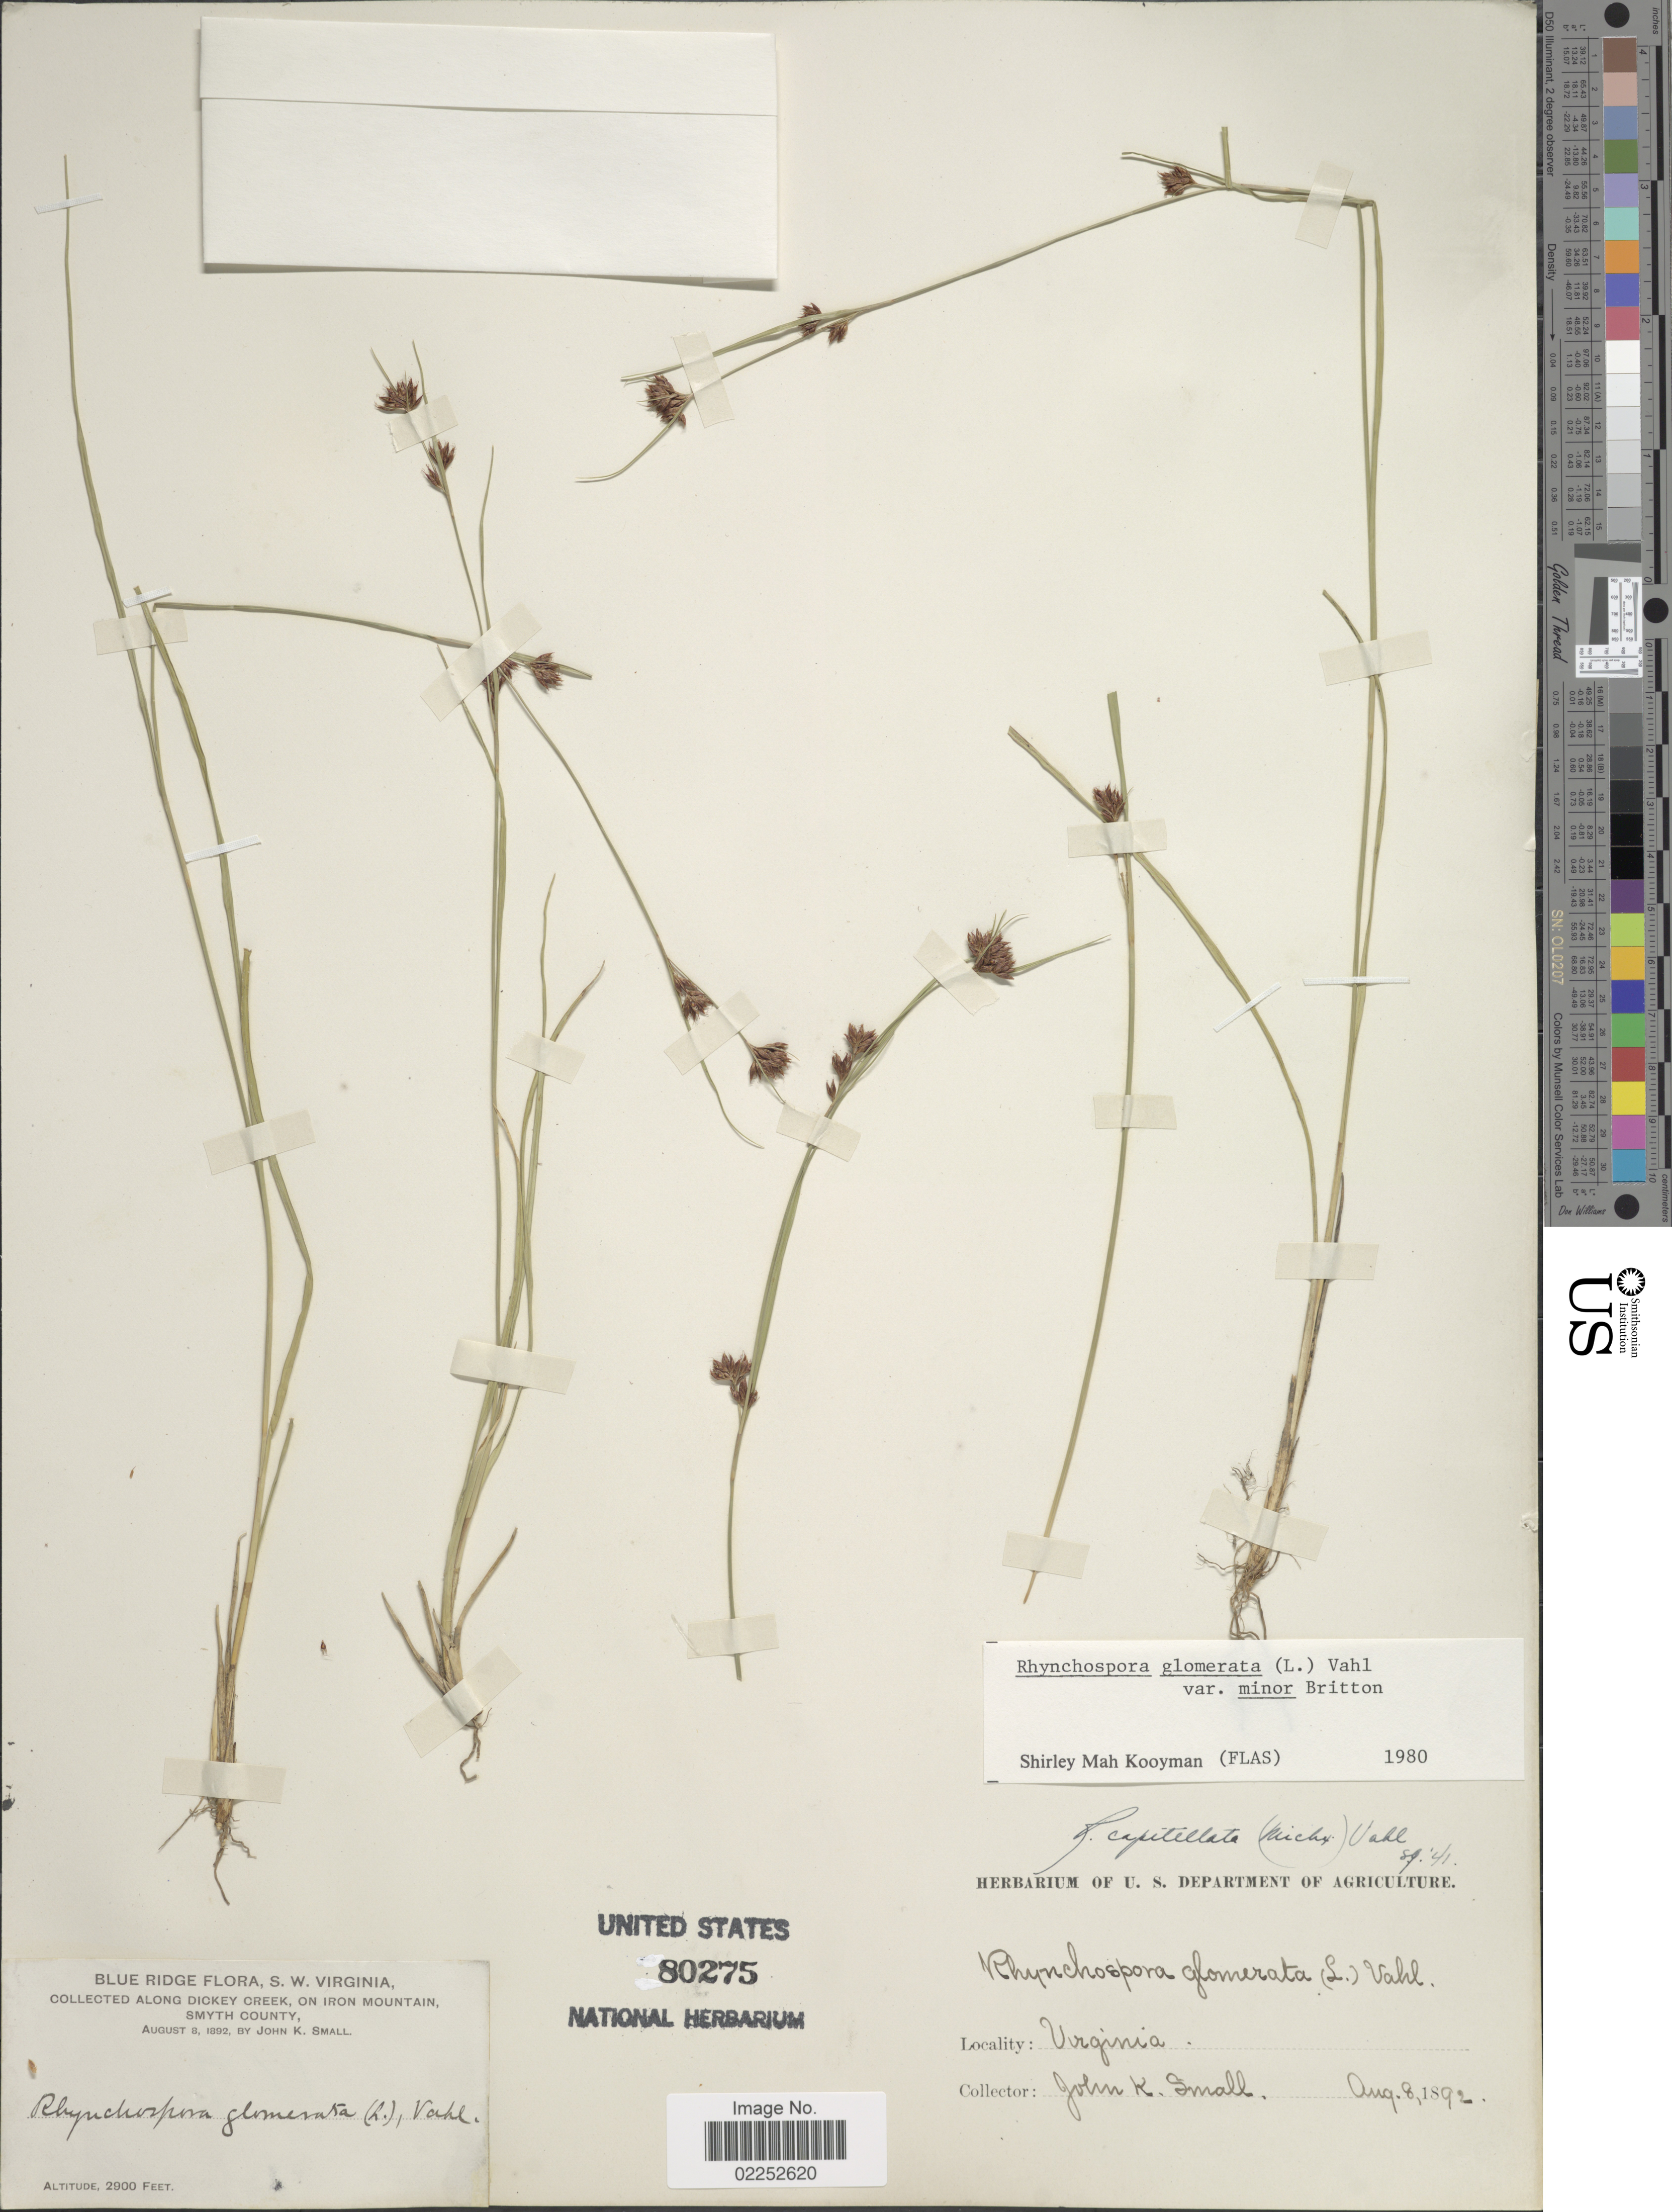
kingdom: Plantae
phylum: Tracheophyta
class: Liliopsida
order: Poales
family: Cyperaceae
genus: Rhynchospora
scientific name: Rhynchospora capitellata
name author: (Michx.) Vahl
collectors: J. K. Small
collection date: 1892-08-08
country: United States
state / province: Virginia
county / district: Smyth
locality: Blue Ridge, S.W. Virginia, Along Dickey, On Iron Mountain, Smyth County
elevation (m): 884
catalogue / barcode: US 80275